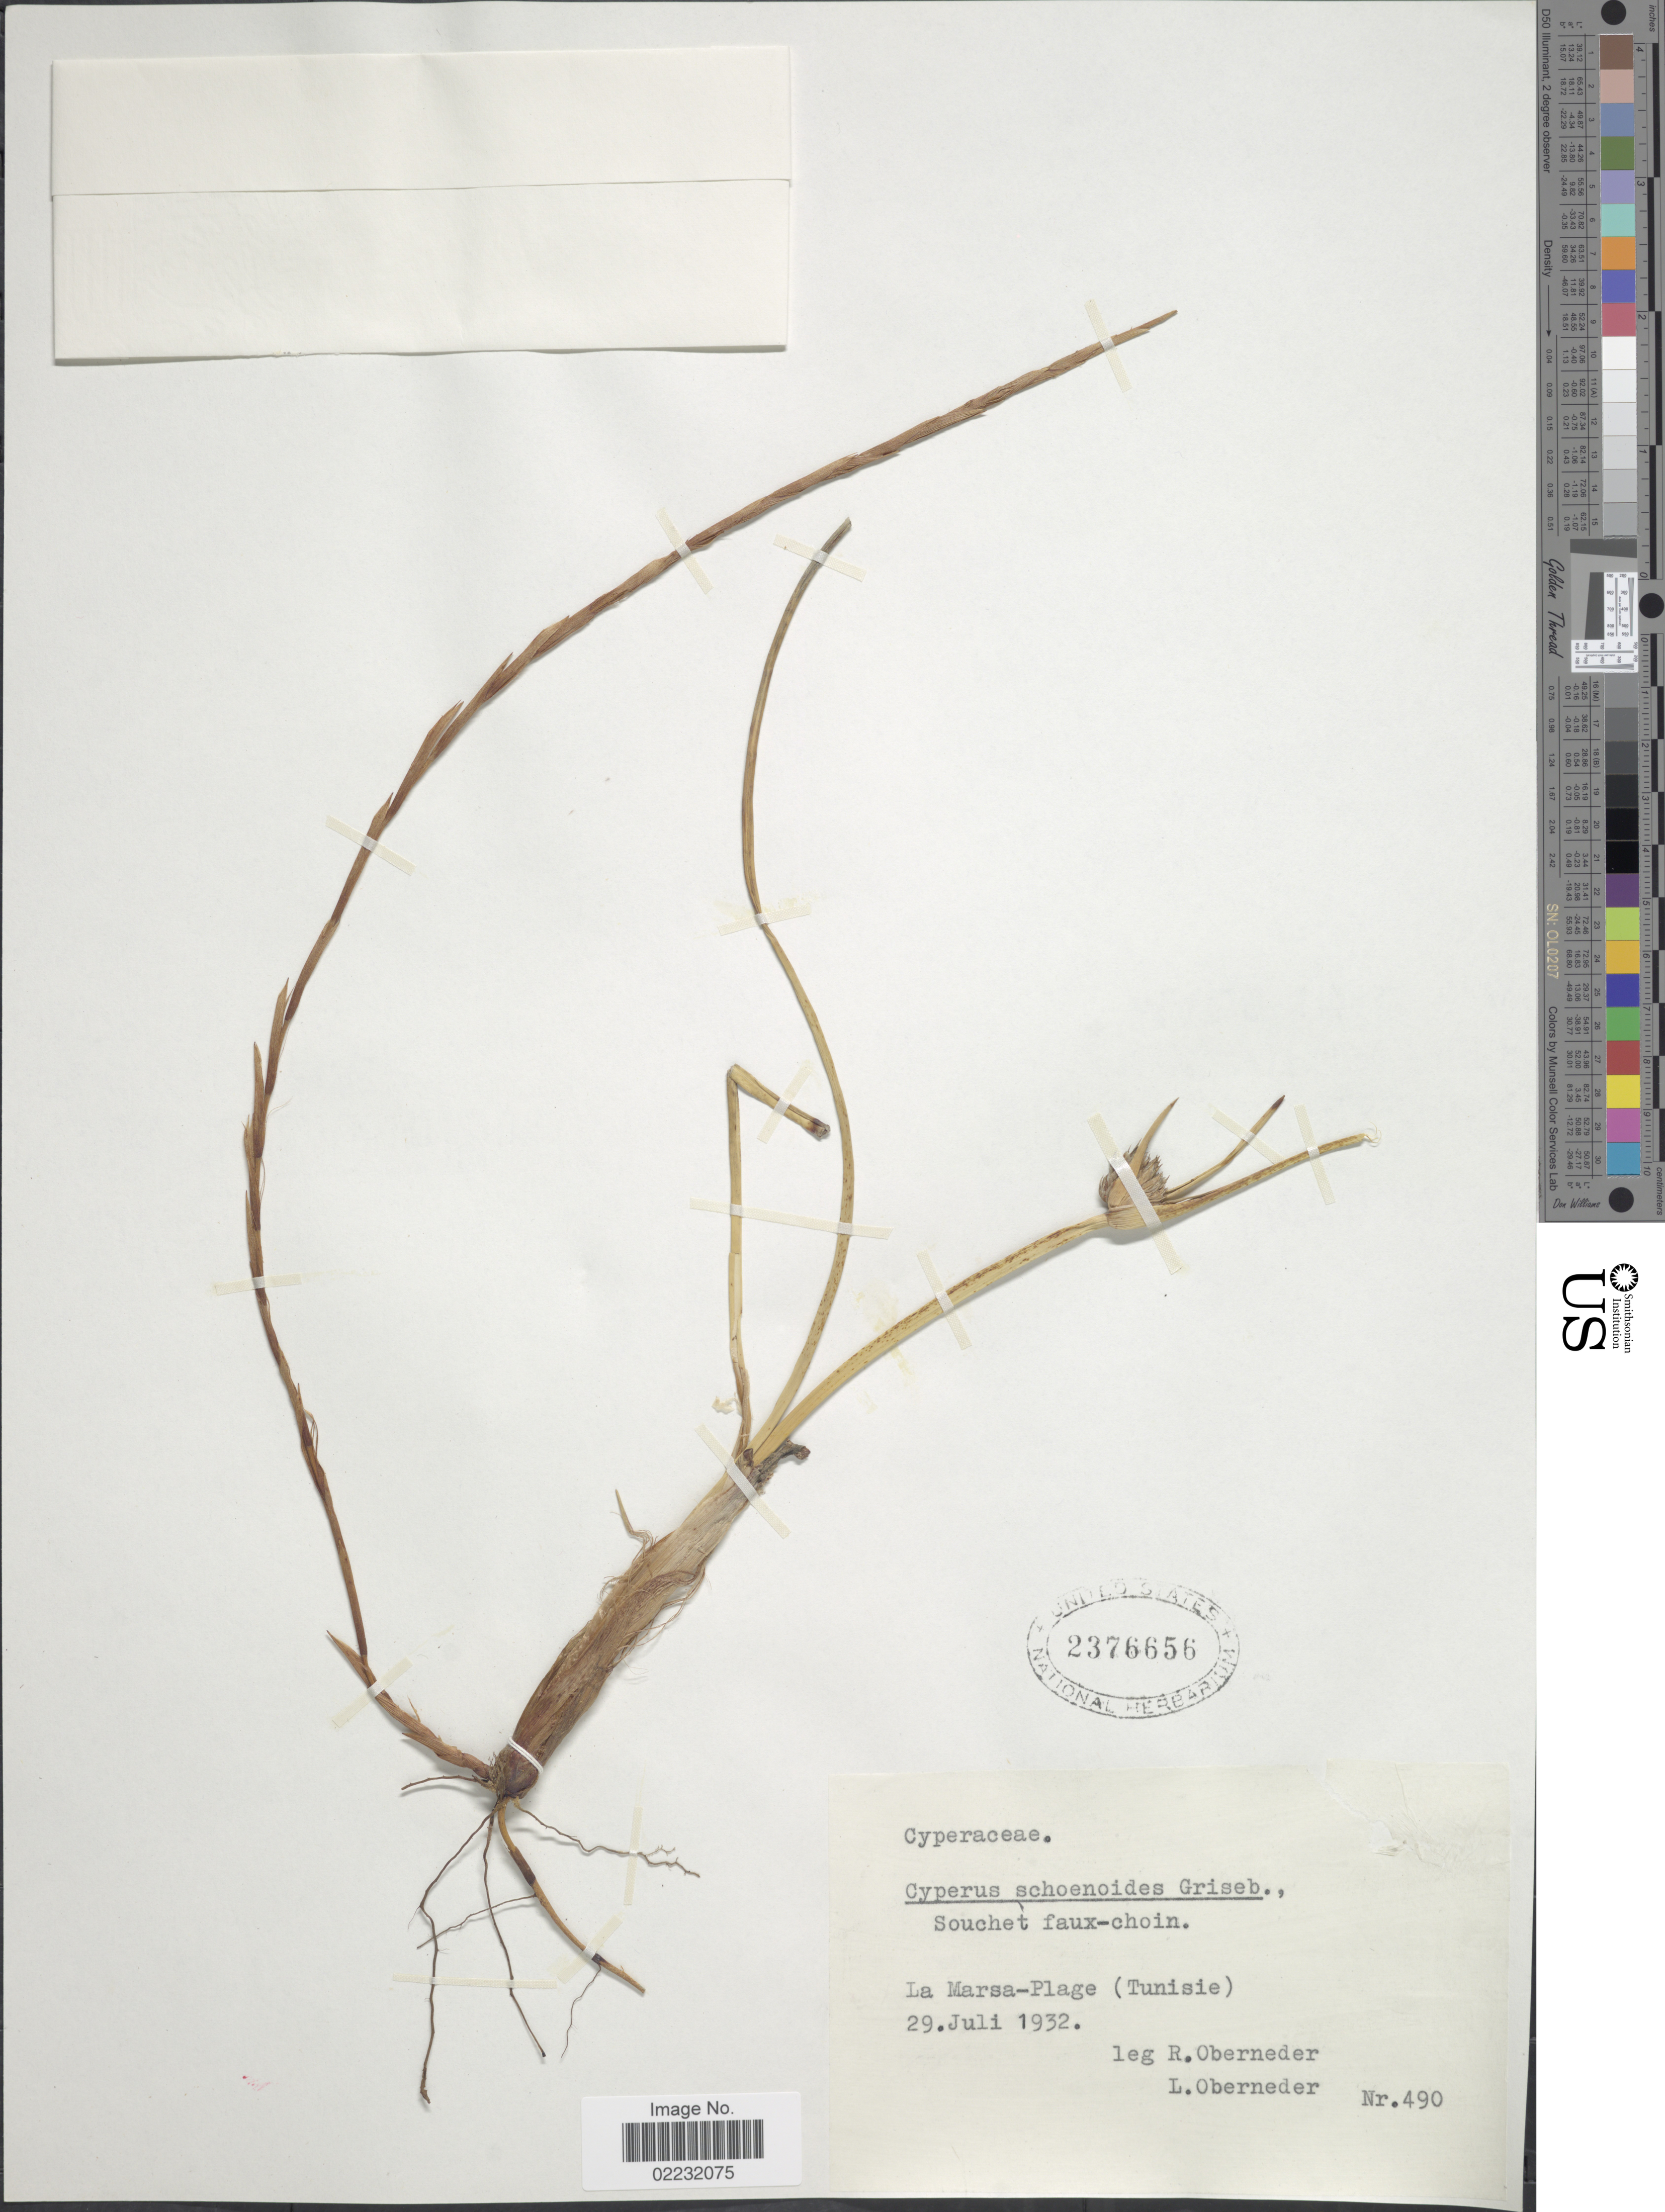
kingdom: Plantae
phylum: Tracheophyta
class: Liliopsida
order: Poales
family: Cyperaceae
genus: Cyperus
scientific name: Cyperus capitatus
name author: Vand.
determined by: Strong, Mark T., (BOT), Smithsonian Institution - National Museum of Natural History (UNITED STATES)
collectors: R. Oberneder & L. Oberneder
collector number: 490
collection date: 1932-07-29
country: Tunisia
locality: La Marsa-Plage (Tunisie)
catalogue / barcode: US 2376656